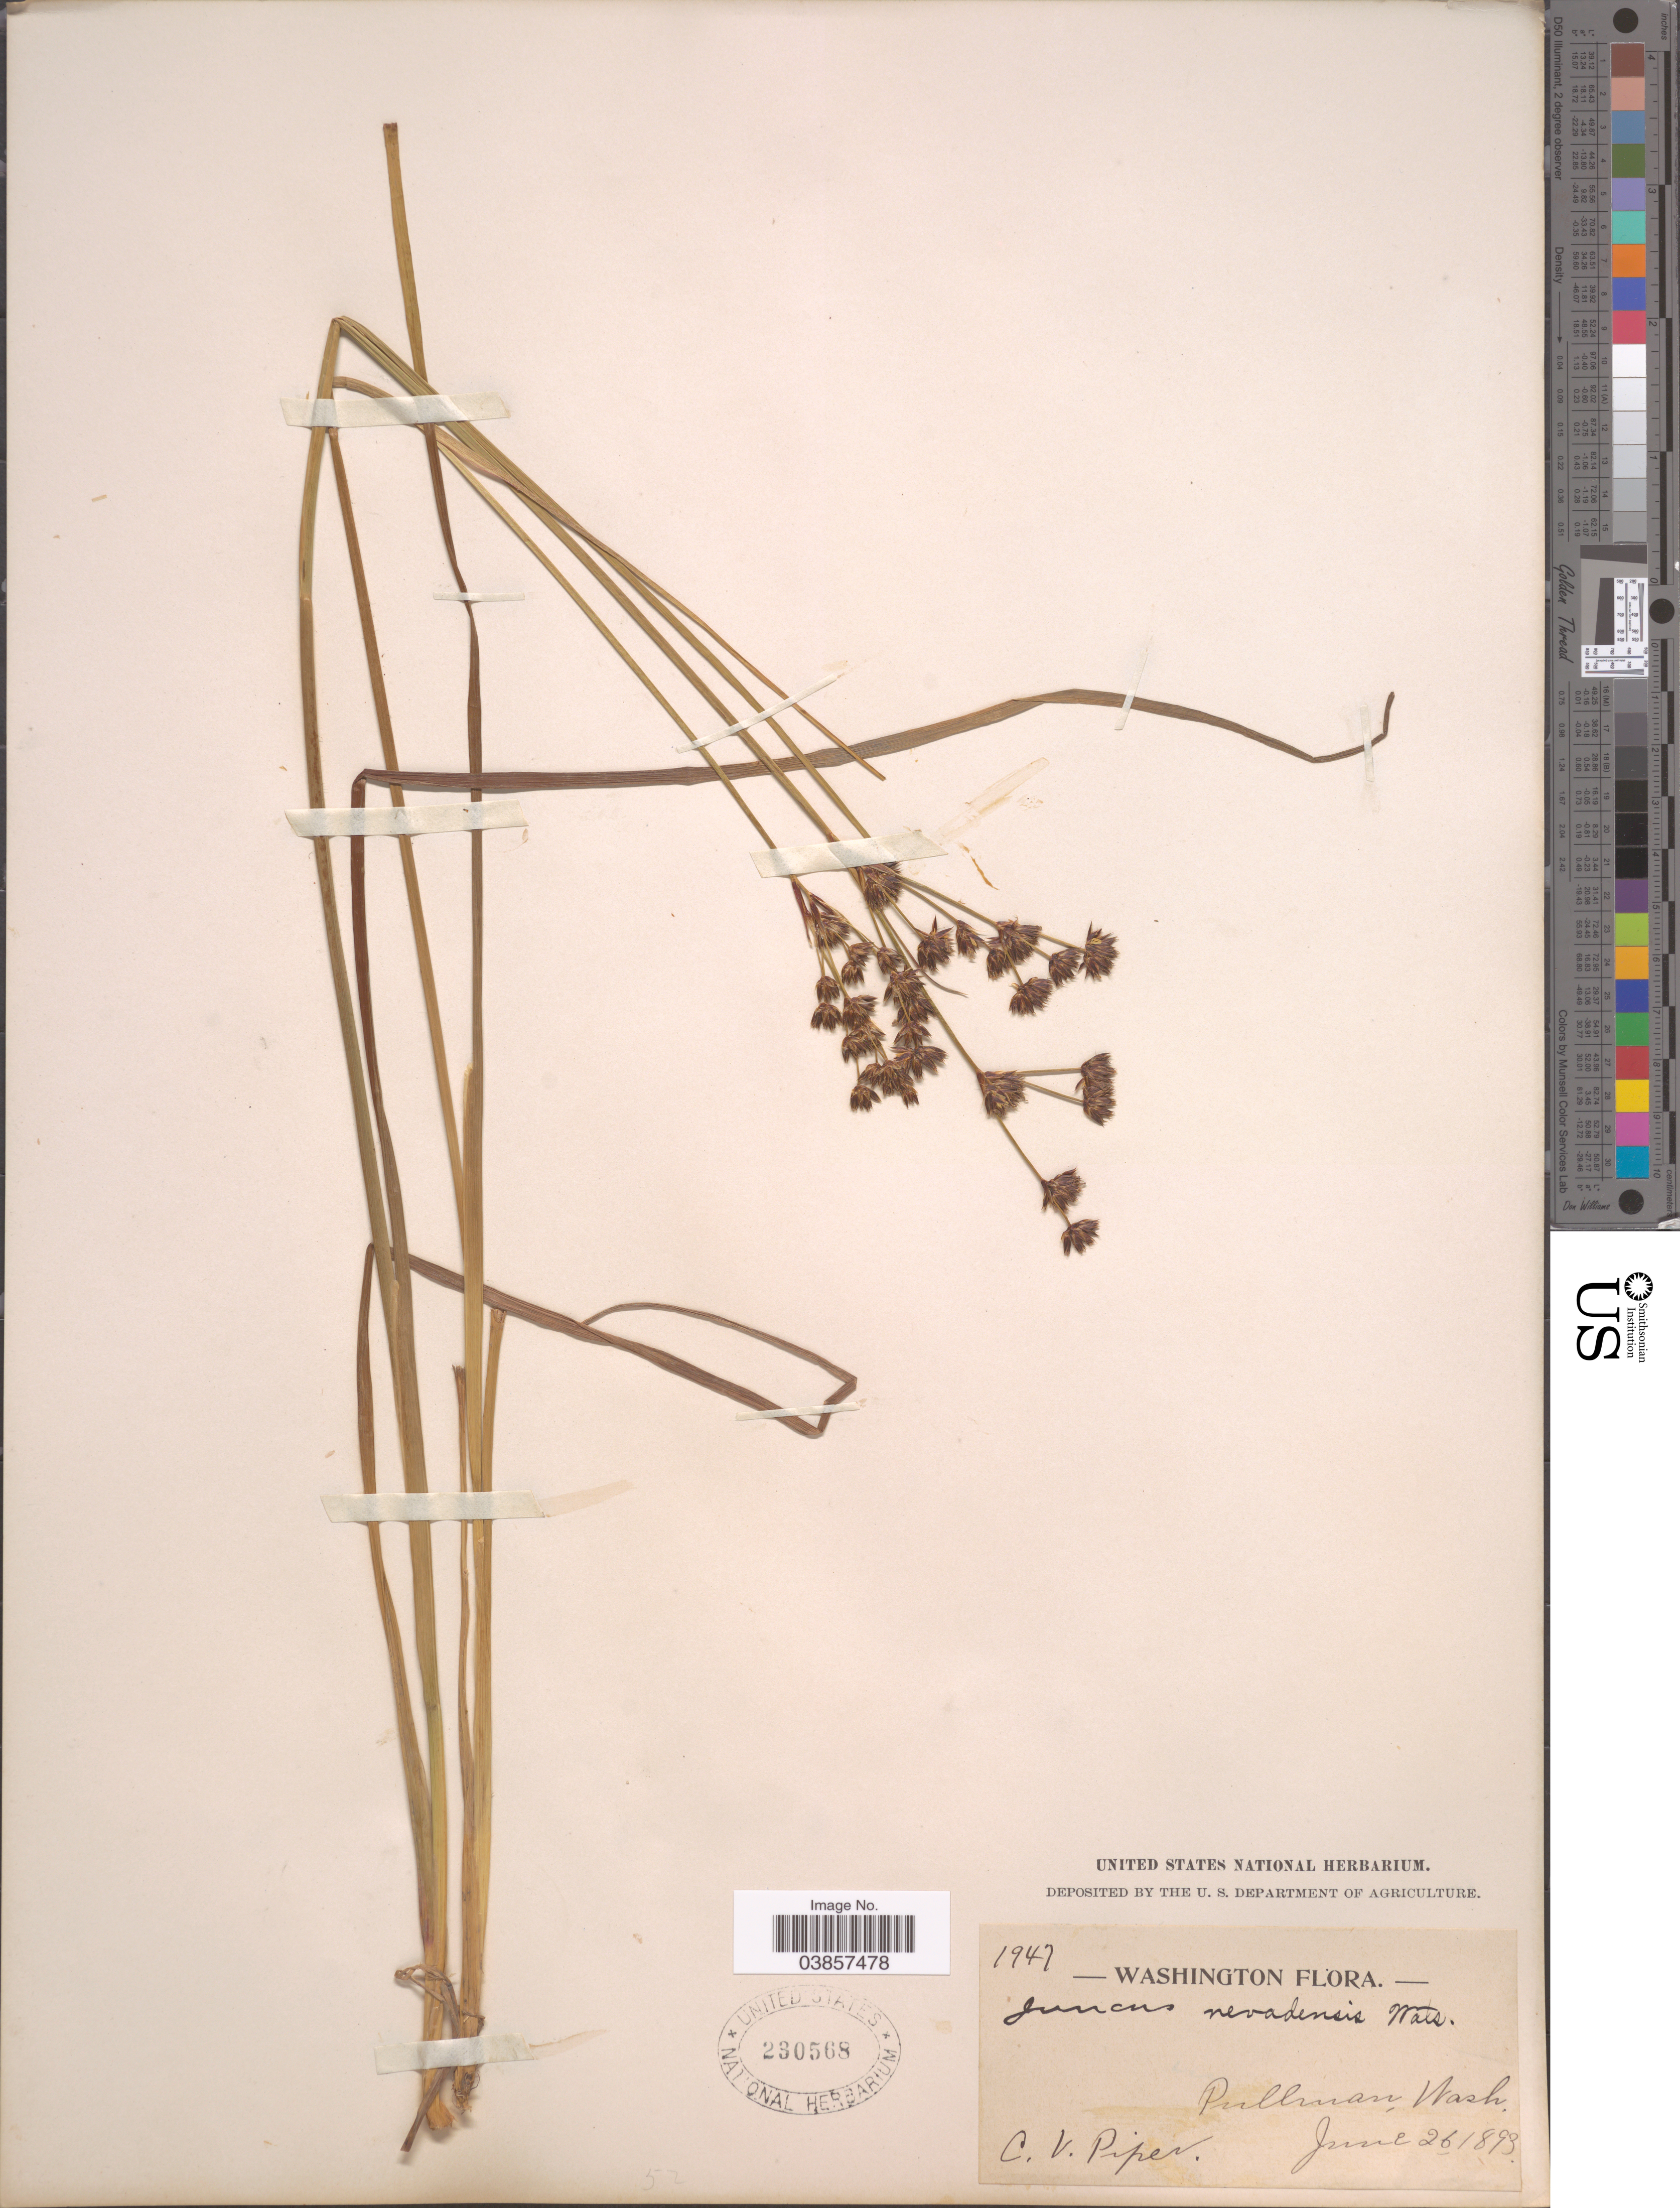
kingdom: Plantae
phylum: Tracheophyta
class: Liliopsida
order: Poales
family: Juncaceae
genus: Juncus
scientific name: Juncus suksdorfii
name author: Rydb.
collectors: C. V. Piper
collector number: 1947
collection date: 1893-06-26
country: United States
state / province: Washington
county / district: Whitman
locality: Pullman.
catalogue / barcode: US 230568